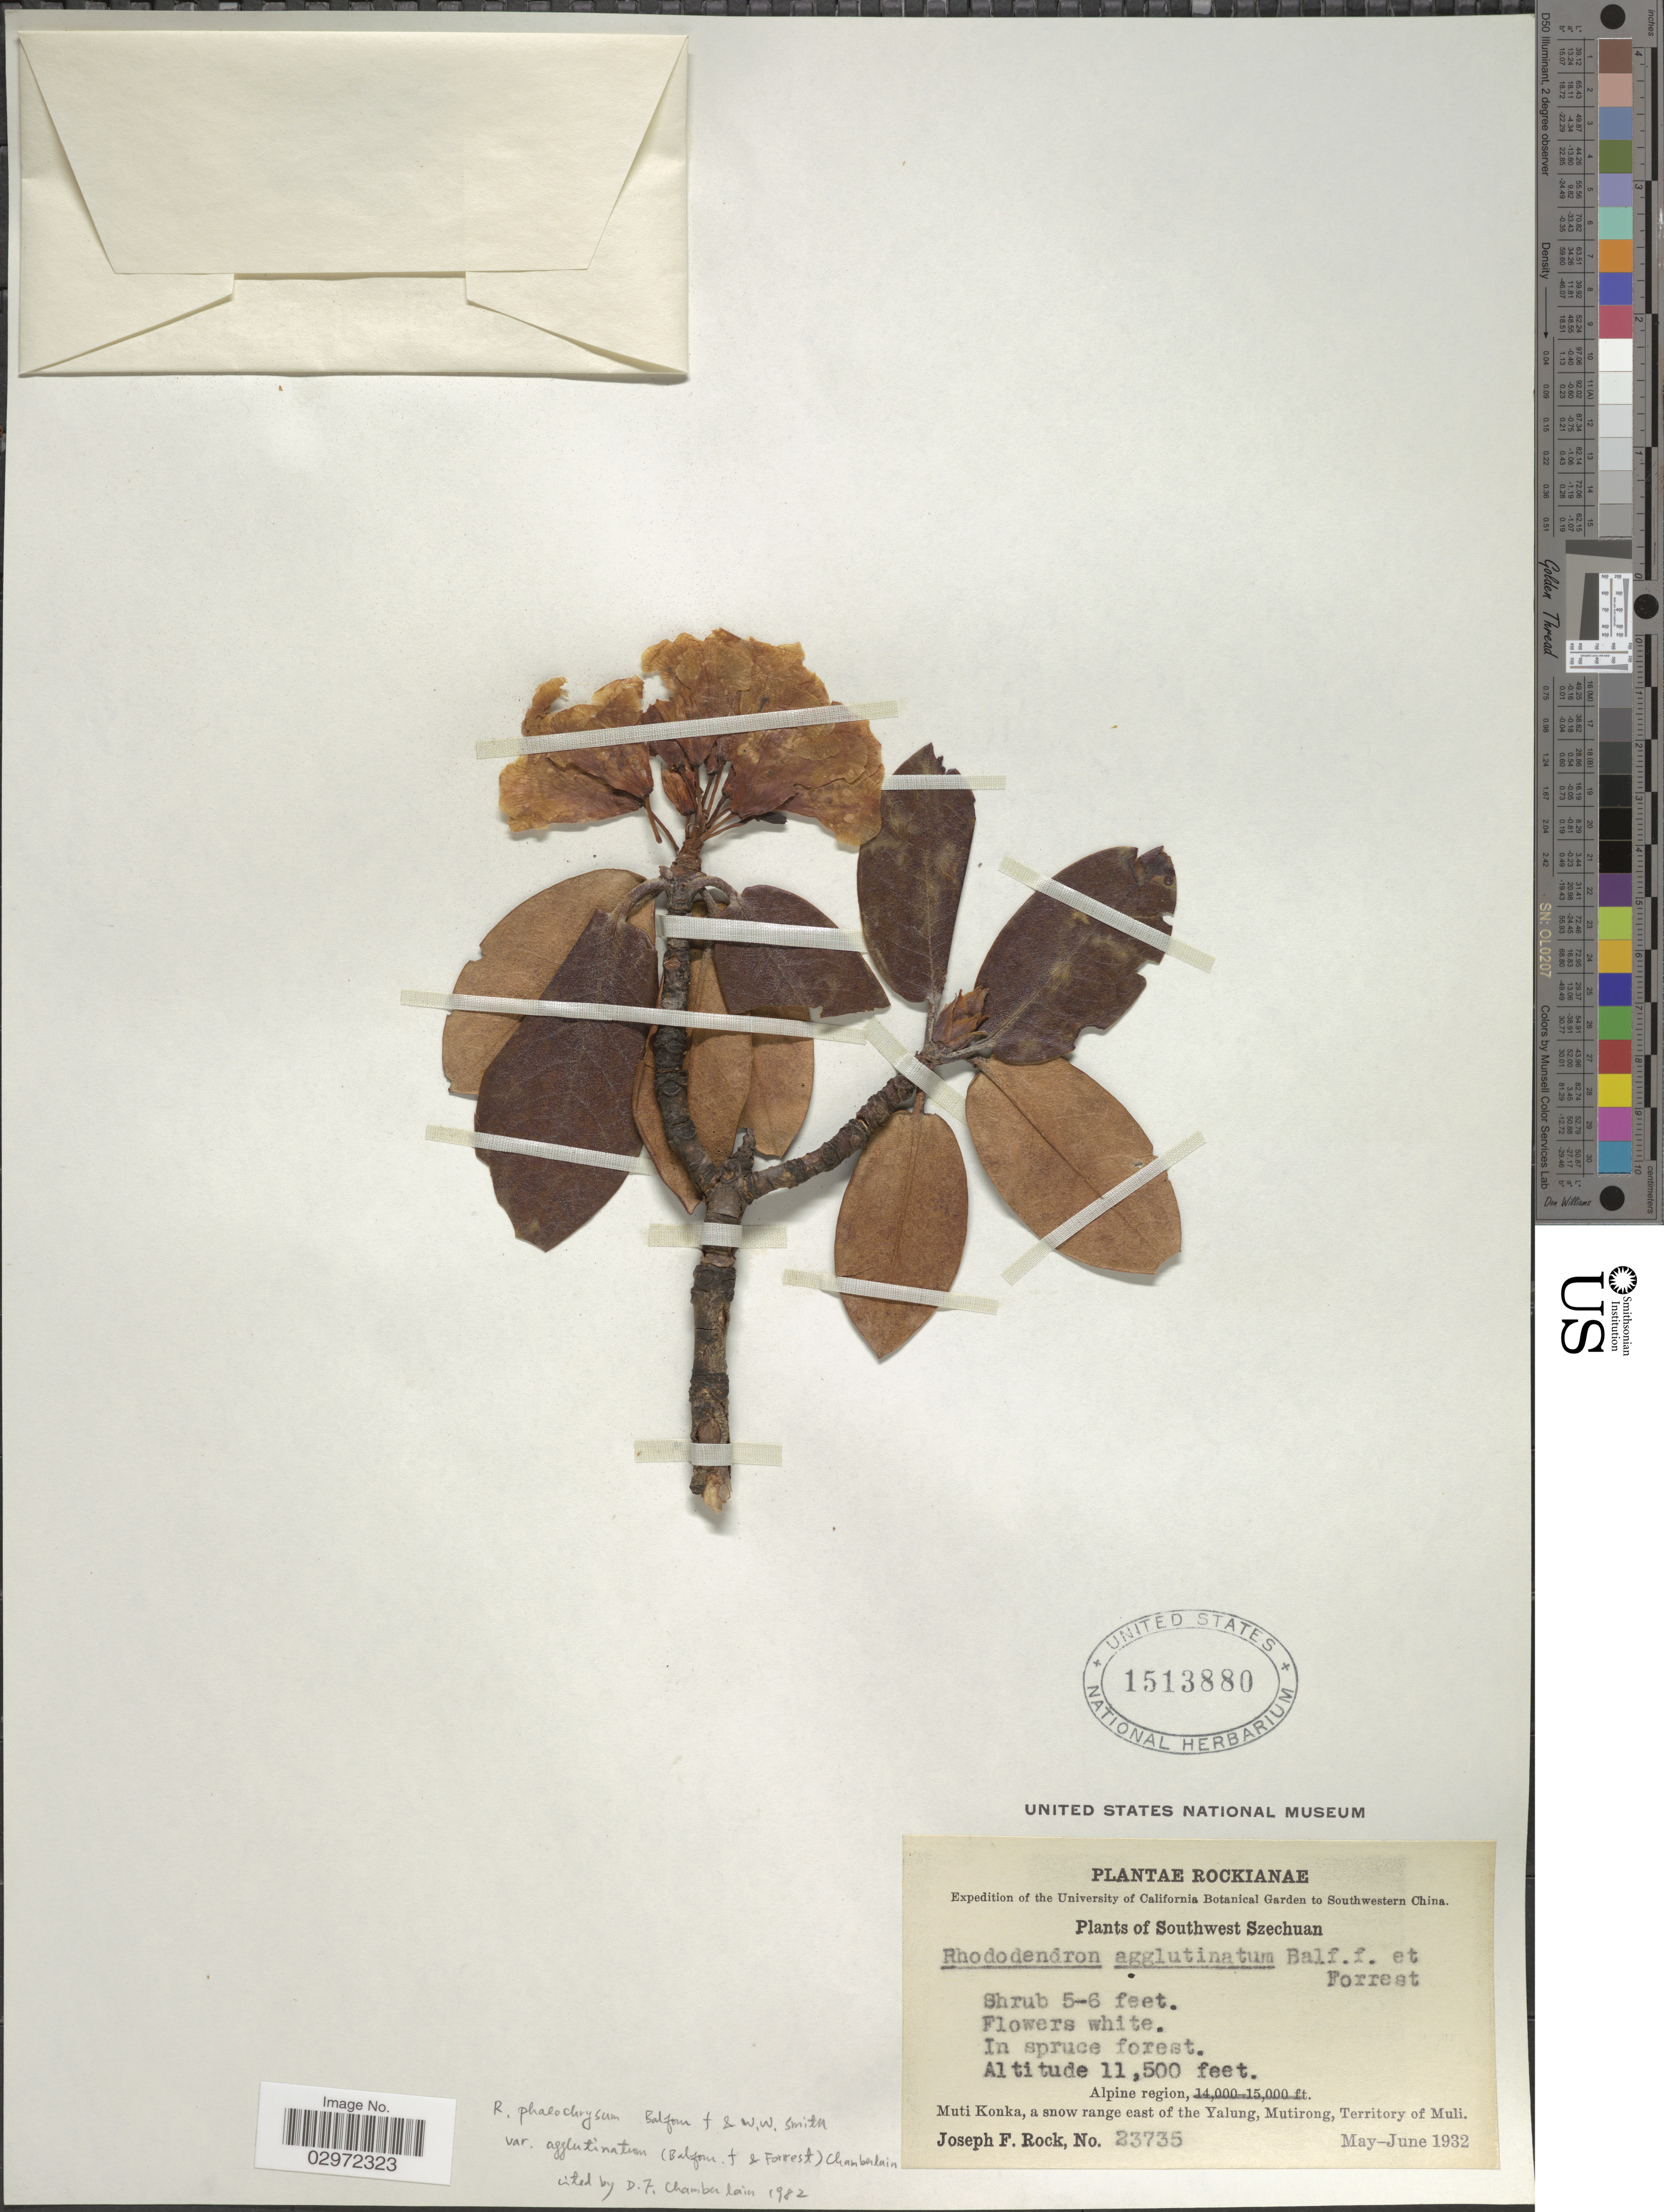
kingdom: Plantae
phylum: Tracheophyta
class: Magnoliopsida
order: Ericales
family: Ericaceae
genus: Rhododendron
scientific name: Rhododendron phaeochrysum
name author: Balf. f. & W.W. Sm.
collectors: J. F. Rock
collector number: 23735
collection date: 1932-05/1932-06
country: China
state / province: Sichuan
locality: Southwestern China, Southwest Szechuan, Muti Konka, a snow range east of the Yalung, Mutirong, Territory of Muli.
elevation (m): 3505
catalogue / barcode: US 1513880